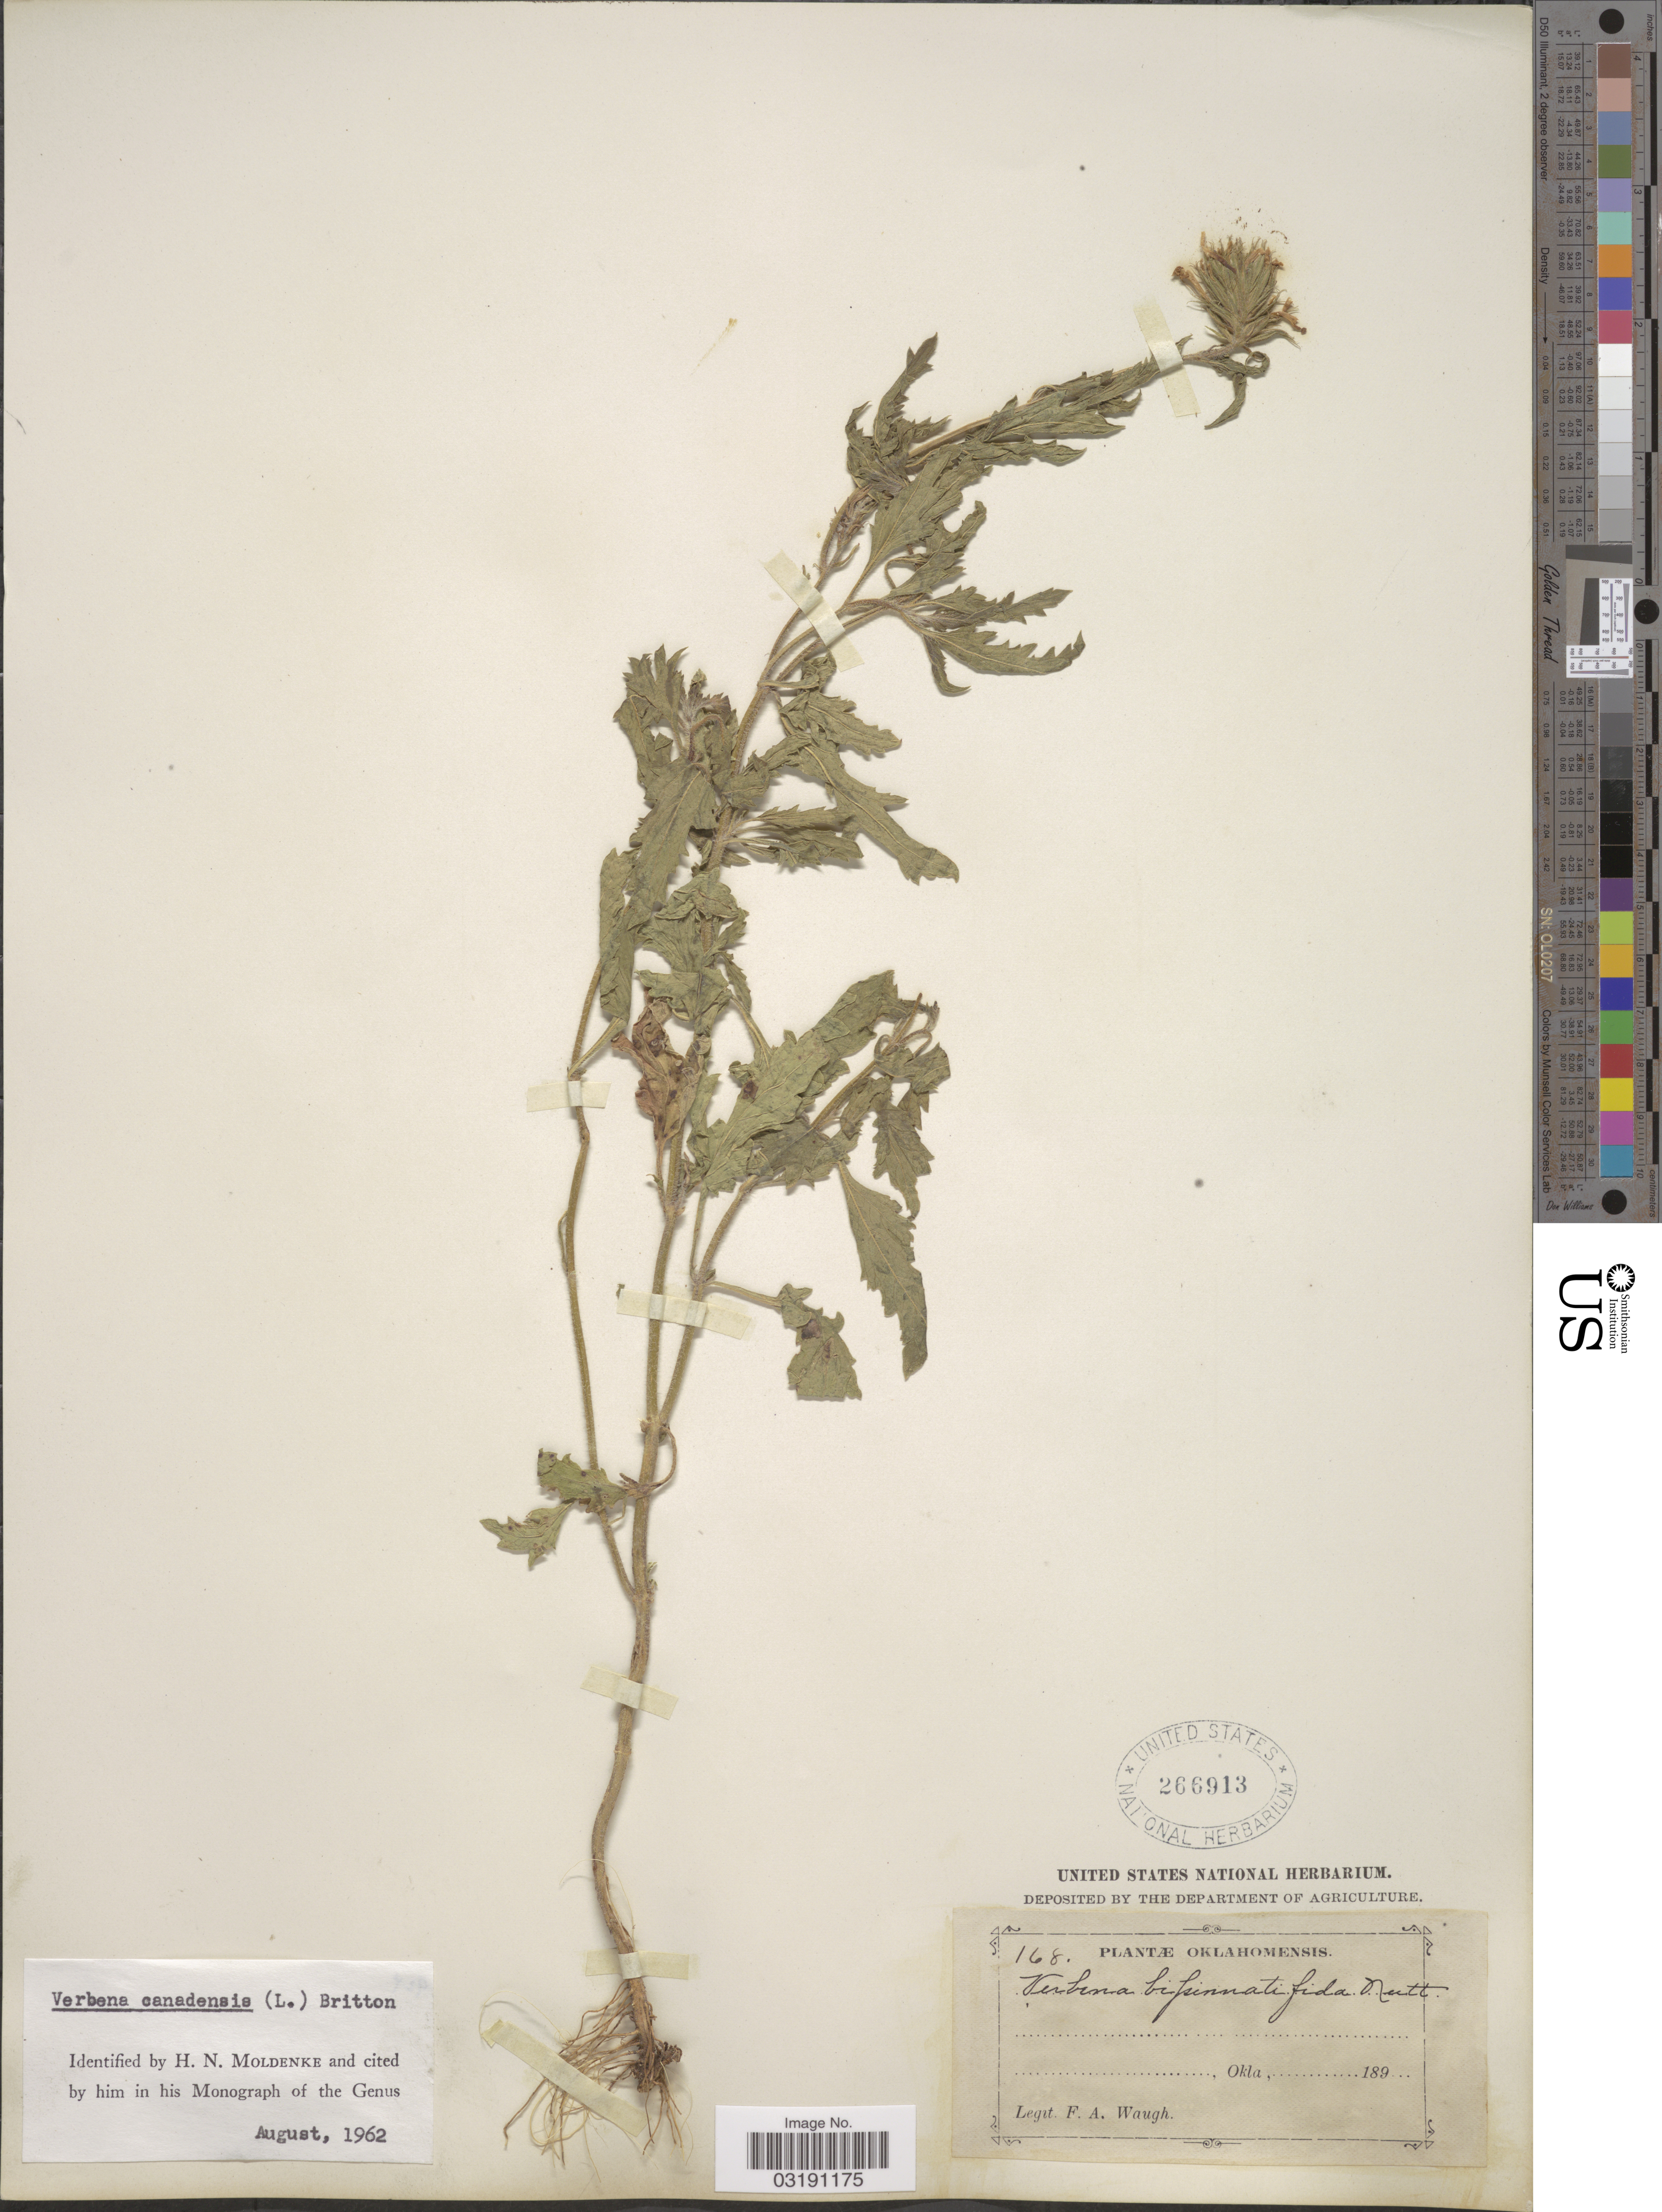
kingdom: Plantae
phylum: Tracheophyta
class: Magnoliopsida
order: Lamiales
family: Verbenaceae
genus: Verbena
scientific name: Verbena canadensis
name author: (L.) Britton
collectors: F. Waugh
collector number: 168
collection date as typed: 189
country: United States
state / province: Oklahoma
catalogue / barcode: US 266913